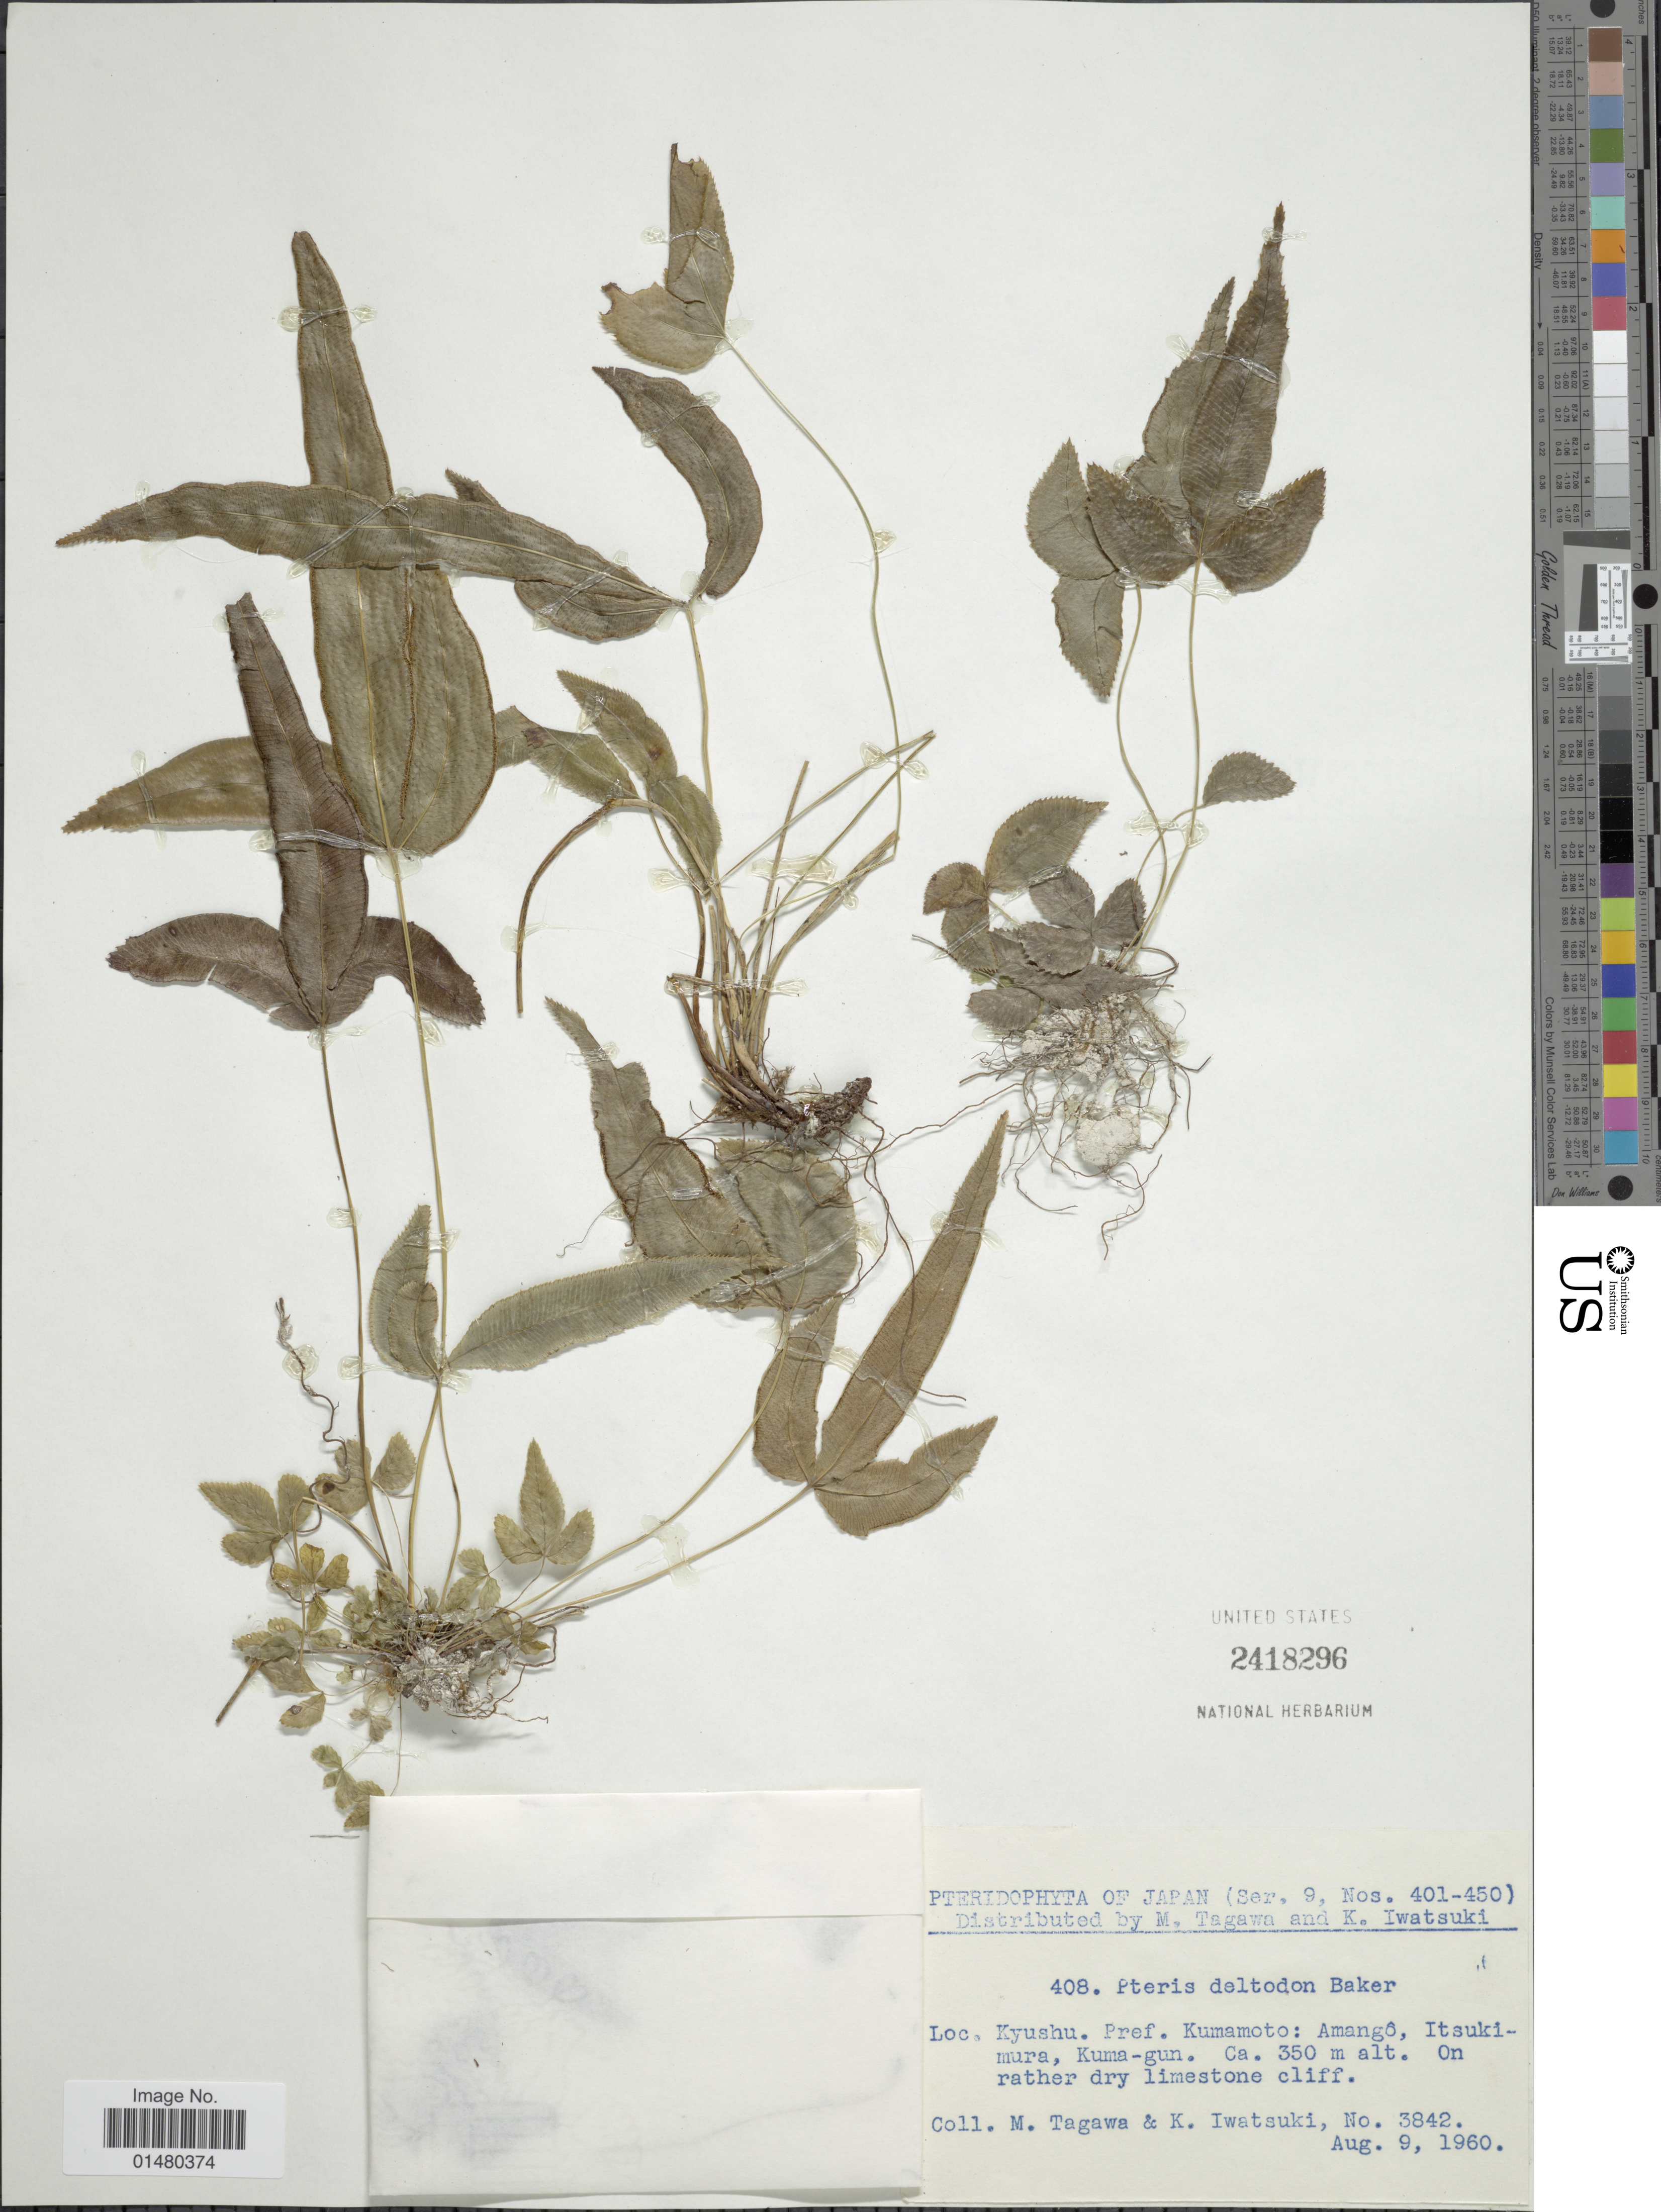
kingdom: Plantae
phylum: Tracheophyta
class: Polypodiopsida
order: Polypodiales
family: Pteridaceae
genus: Pteris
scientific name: Pteris deltodon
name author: Baker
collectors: M. Tagawa & K. Iwatsuki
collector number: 3842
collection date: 1960-08-09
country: Japan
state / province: Kumamoto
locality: Kyushu. Pref. Kumamoto: Amangô, Itsukimura, Kuma-gun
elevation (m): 350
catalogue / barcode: US 2418296